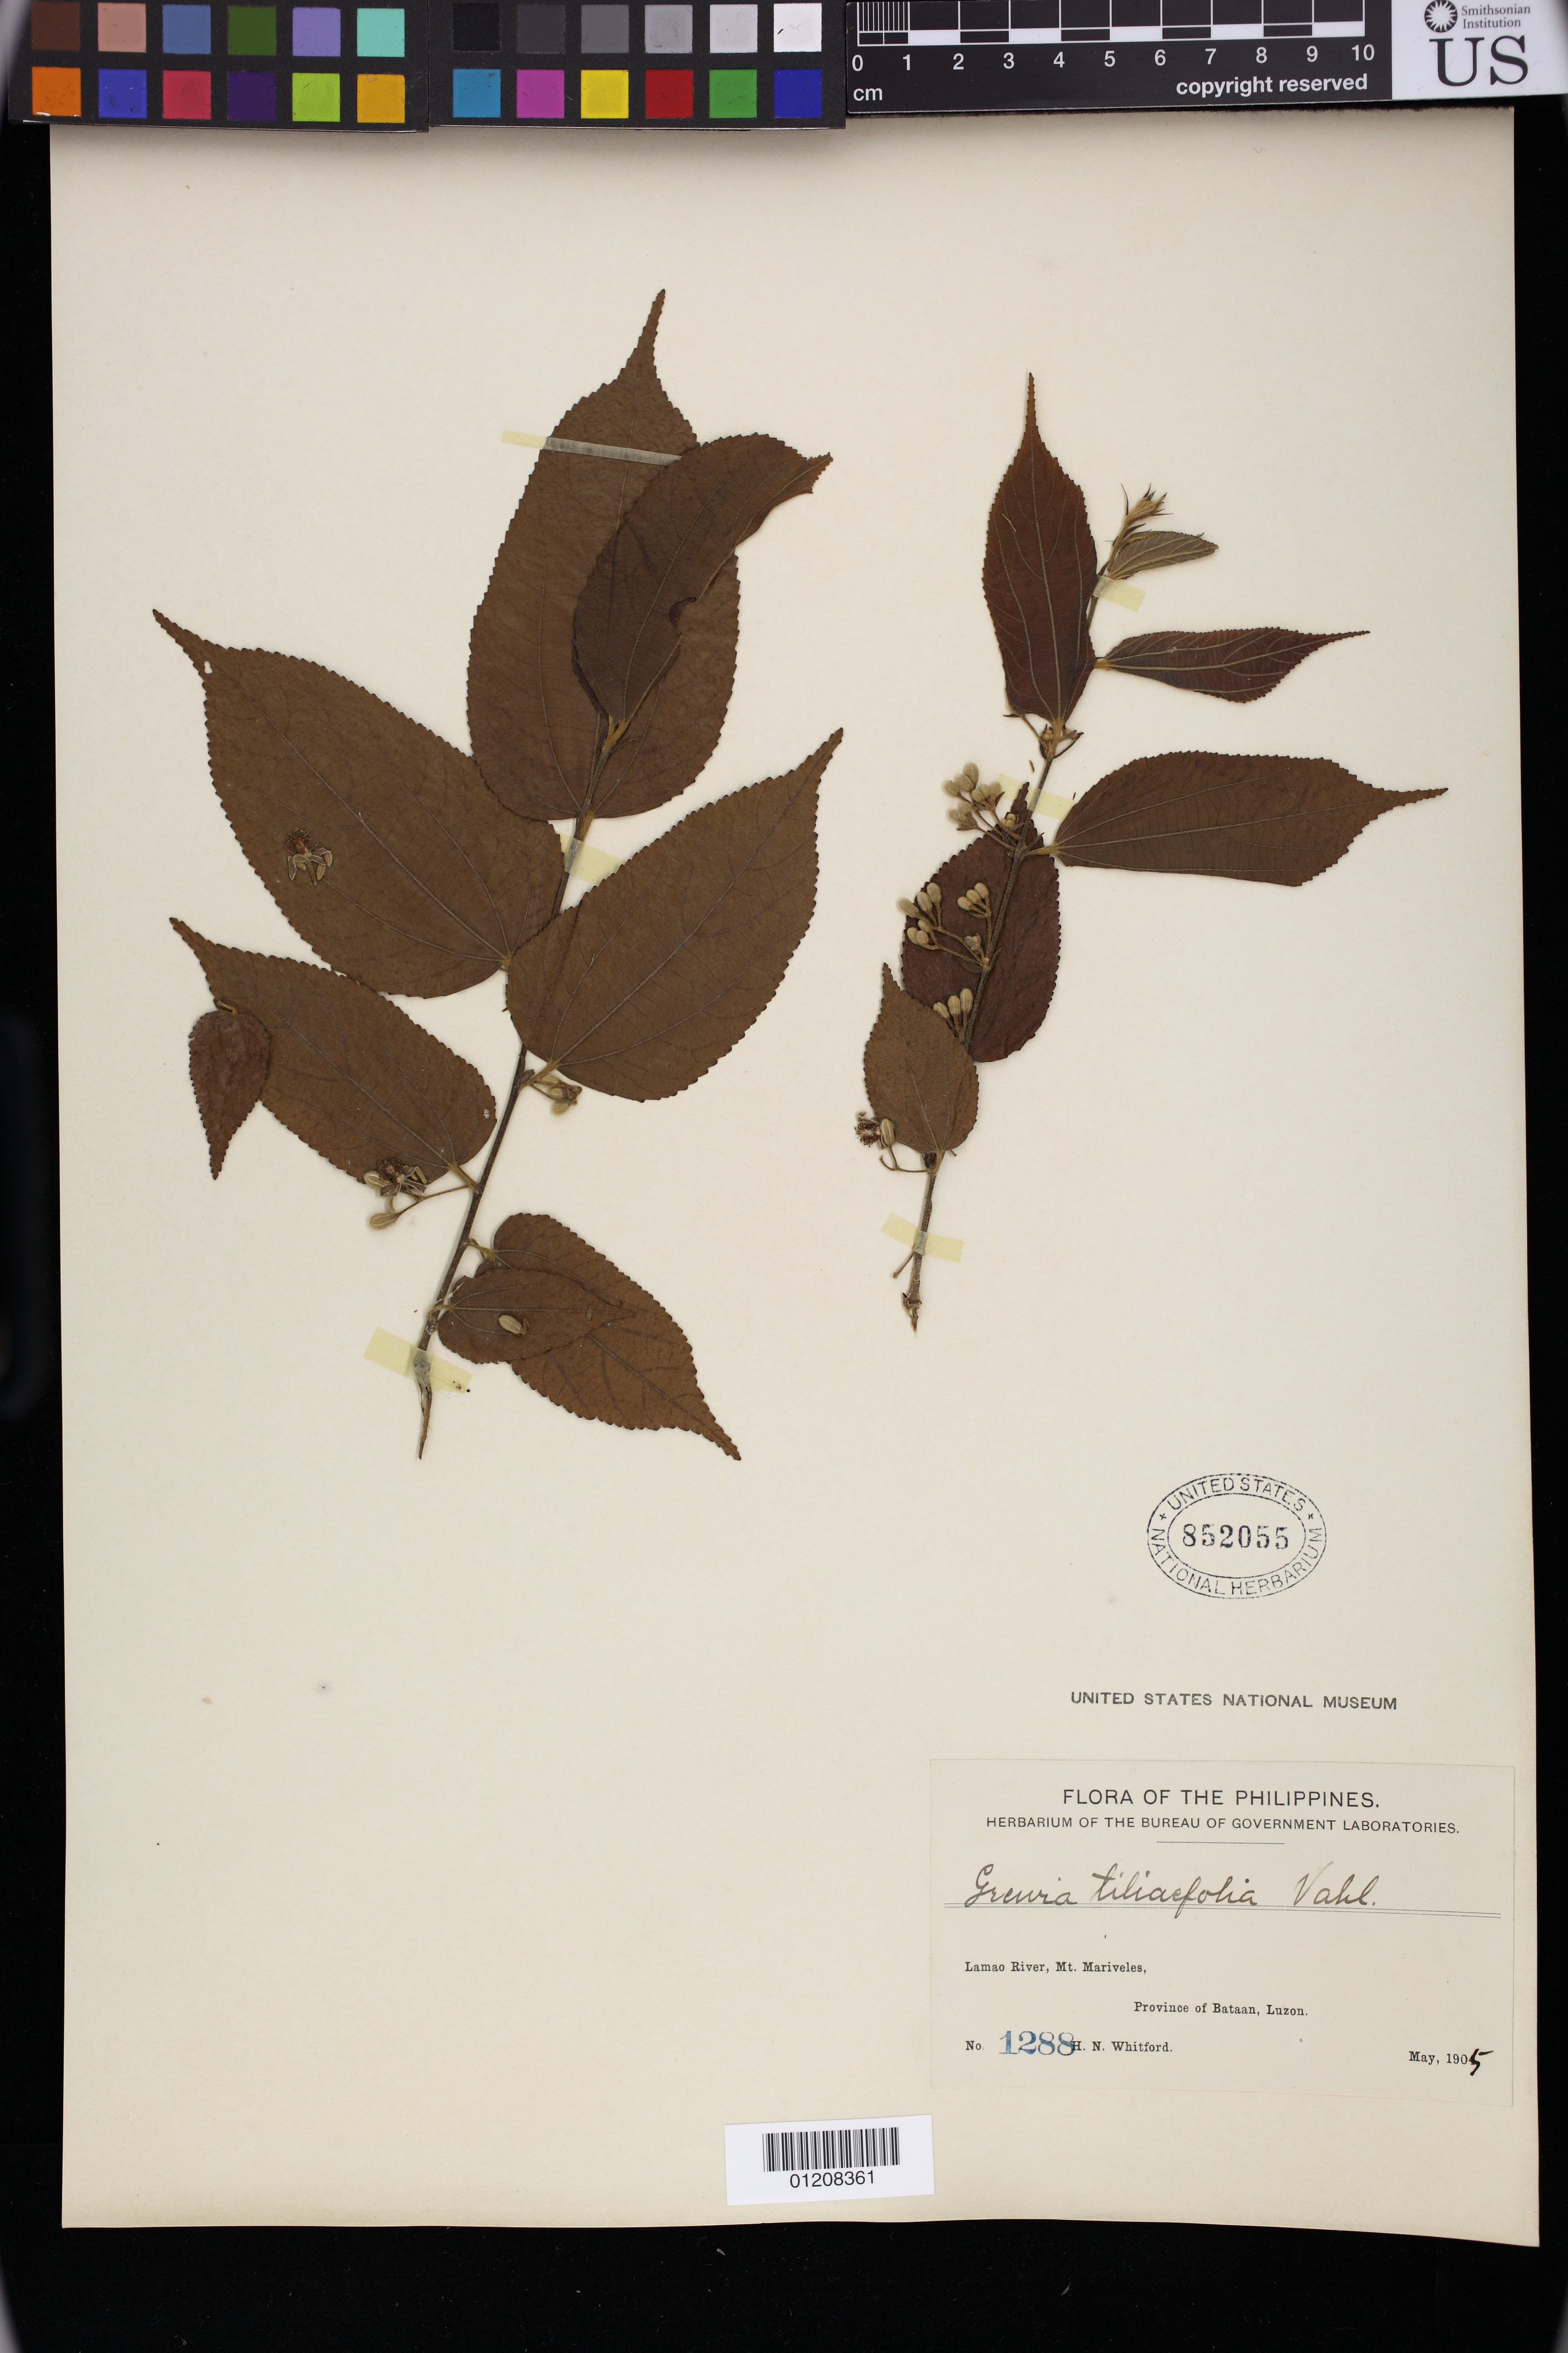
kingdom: Plantae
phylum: Tracheophyta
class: Magnoliopsida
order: Malvales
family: Malvaceae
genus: Grewia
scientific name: Grewia rolfei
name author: Merr.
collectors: H. N. Whitford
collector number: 1288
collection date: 1905-05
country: Philippines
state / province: Central Luzon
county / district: Bataan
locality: Lamao River, Mt. Mariveles, Province of Bataan, Luzon.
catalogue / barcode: US 852055